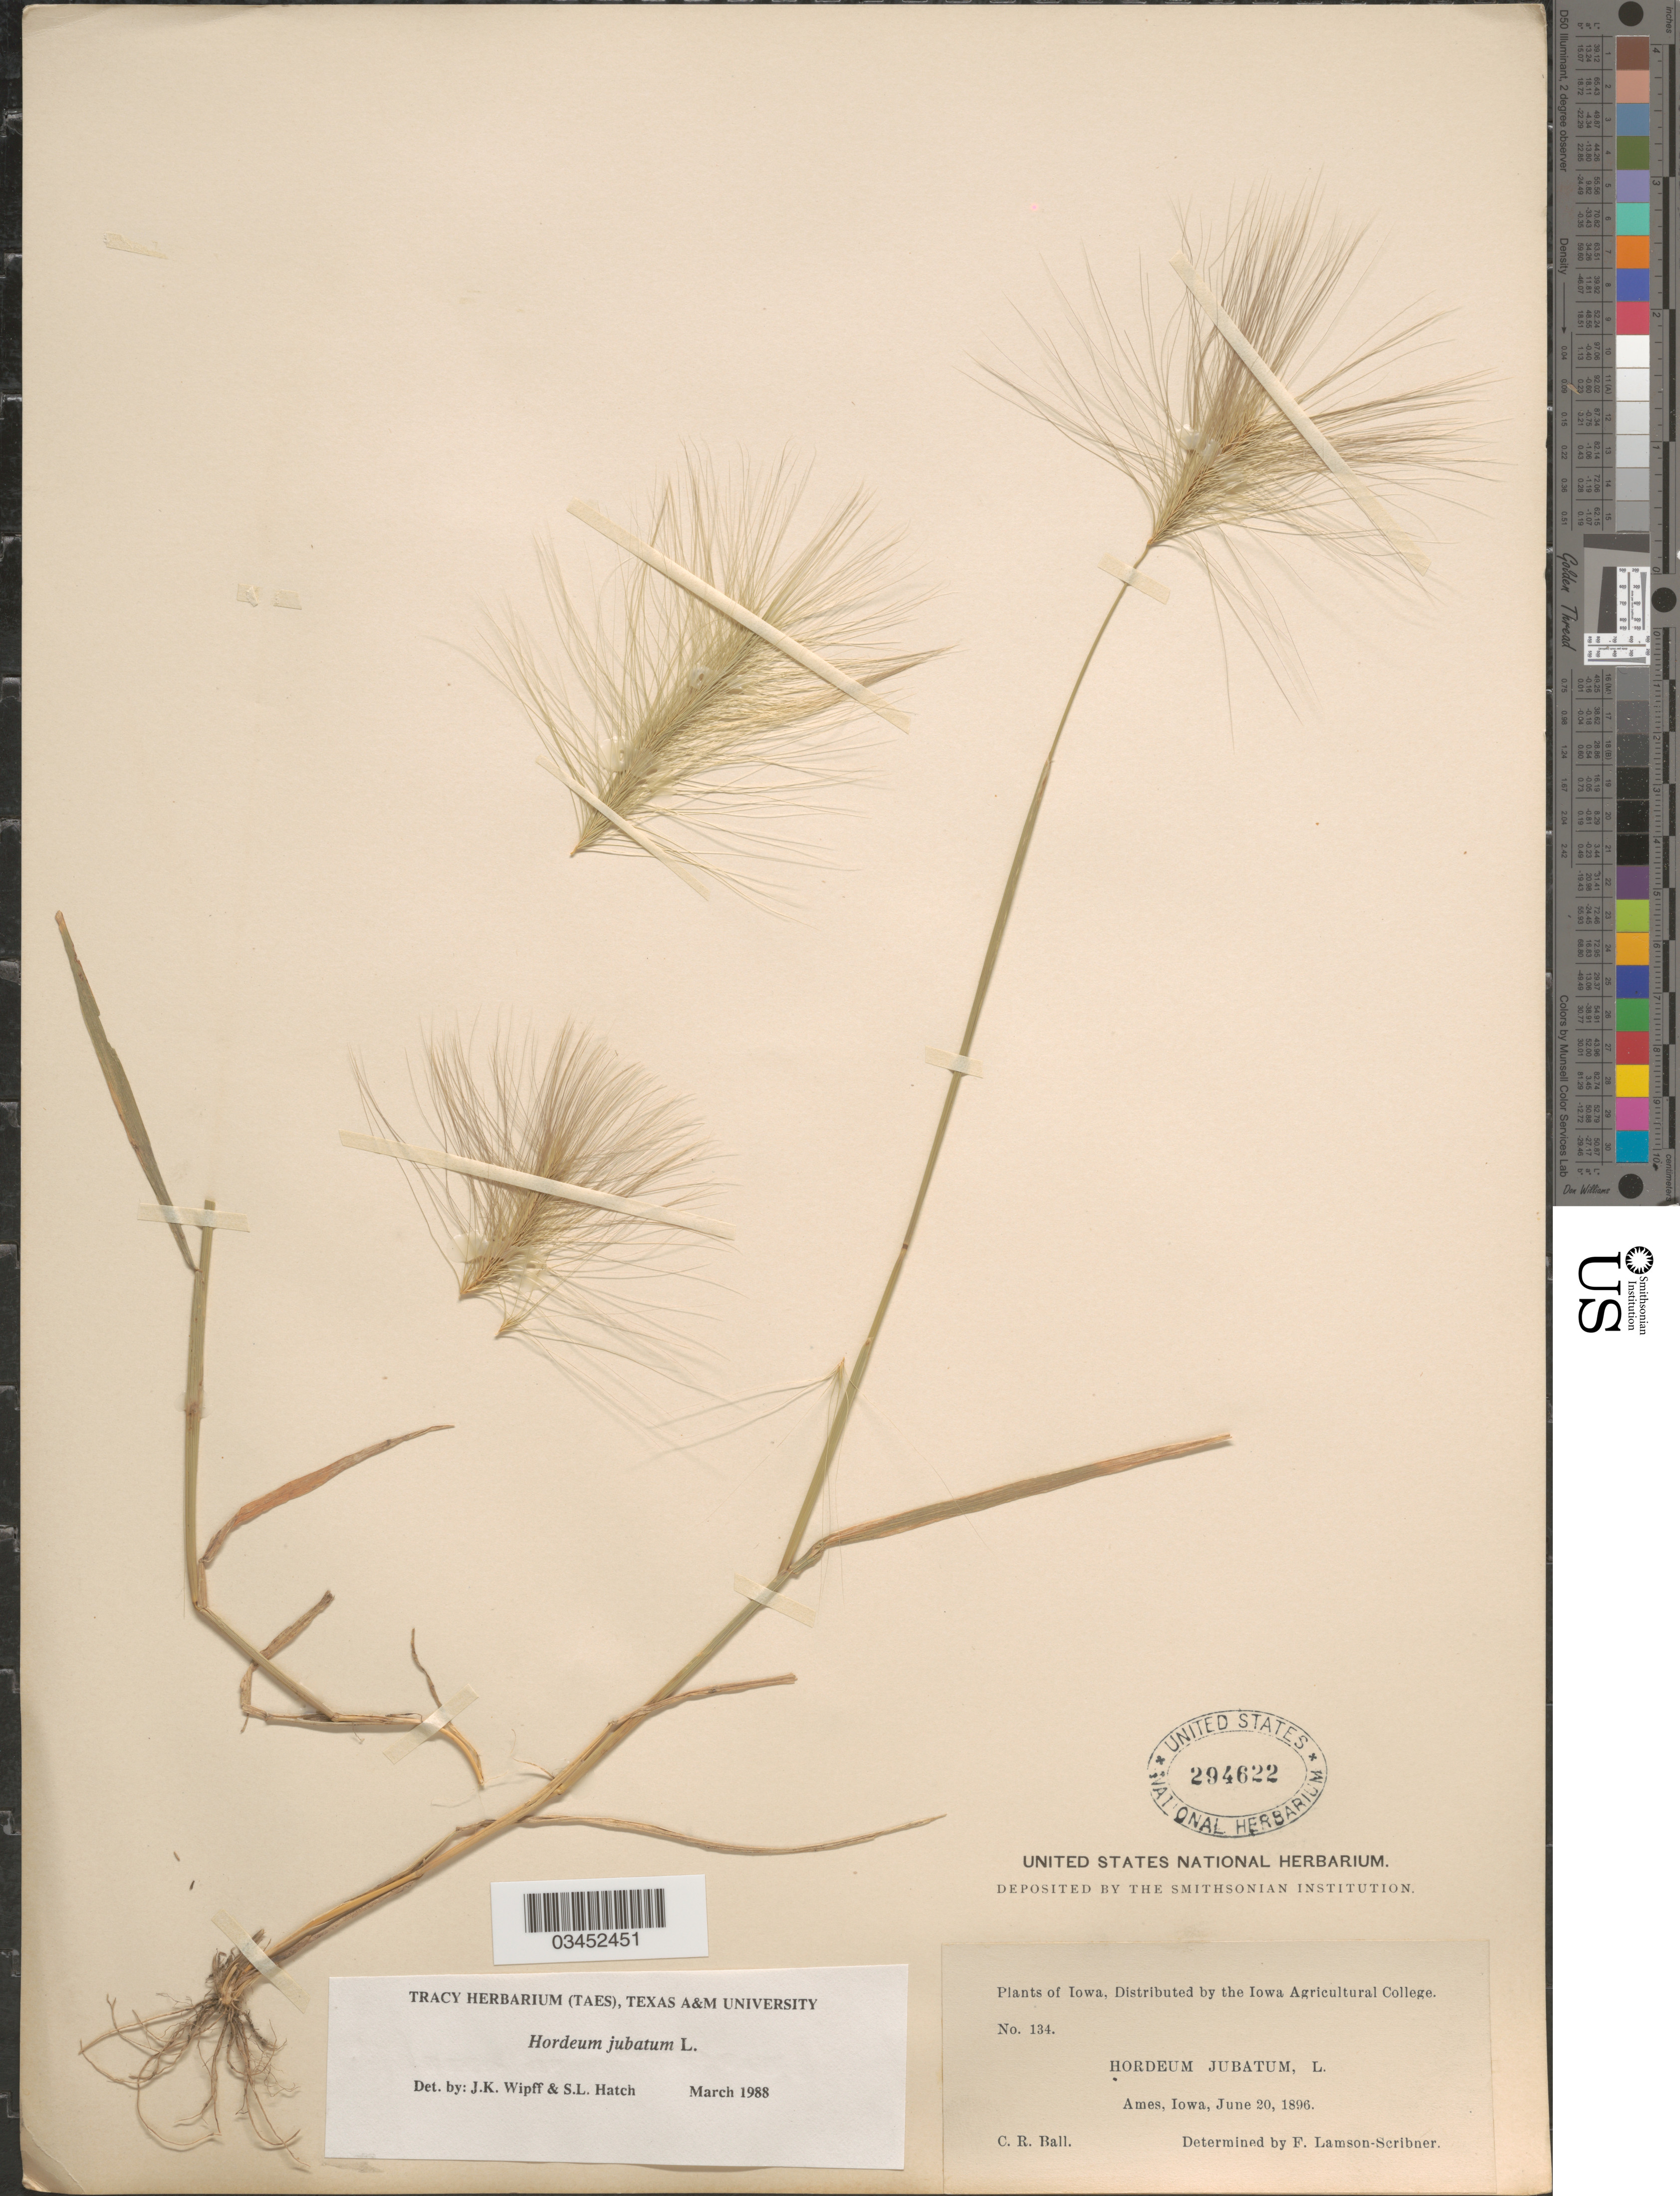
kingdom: Plantae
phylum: Tracheophyta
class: Liliopsida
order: Poales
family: Poaceae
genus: Hordeum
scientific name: Hordeum jubatum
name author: L.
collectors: C. R. Ball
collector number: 134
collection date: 1896-06-20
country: United States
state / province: Iowa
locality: Ames.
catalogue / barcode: US 294622